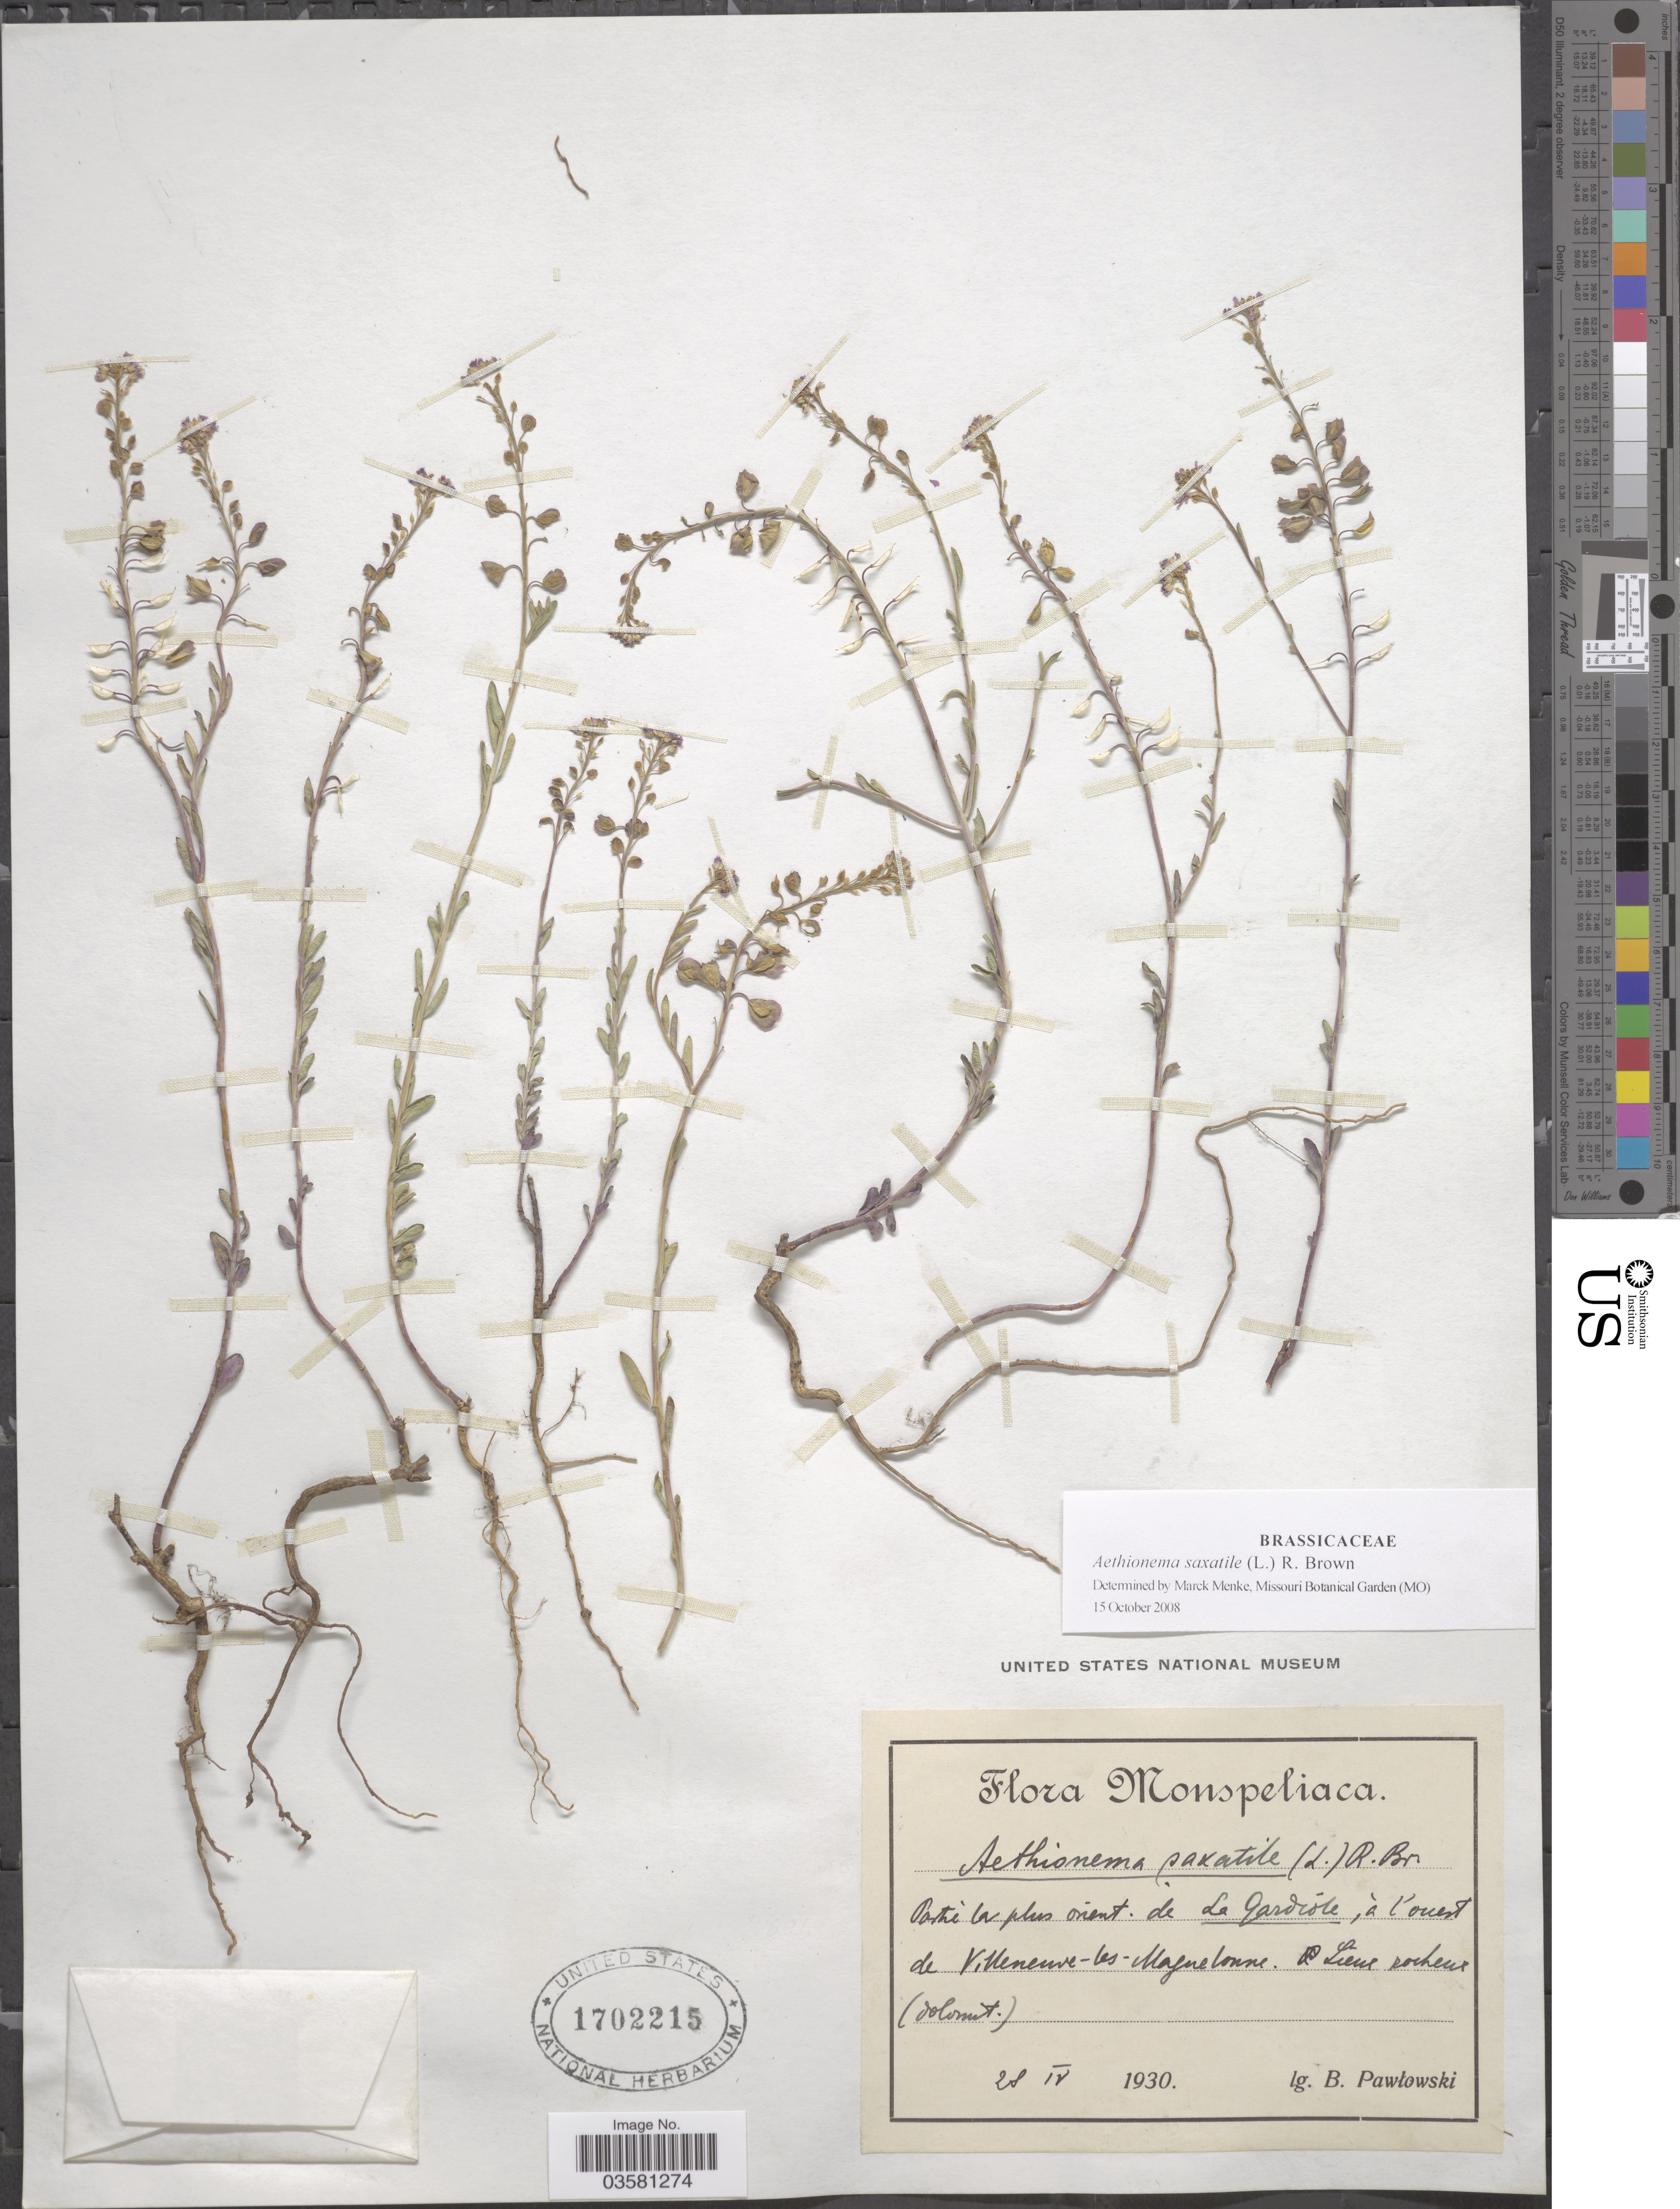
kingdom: Plantae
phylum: Tracheophyta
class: Magnoliopsida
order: Brassicales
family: Brassicaceae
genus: Aethionema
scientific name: Aethionema saxatile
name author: (L.) W.T. Aiton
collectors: B. Pawlowski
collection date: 1930-04-28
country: France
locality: Monspeliaca. Parte la plus orient. de La Gardiole, à l'ouest de Villeneuve-les-Magnelonne. [interpreted]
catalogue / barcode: US 1702215